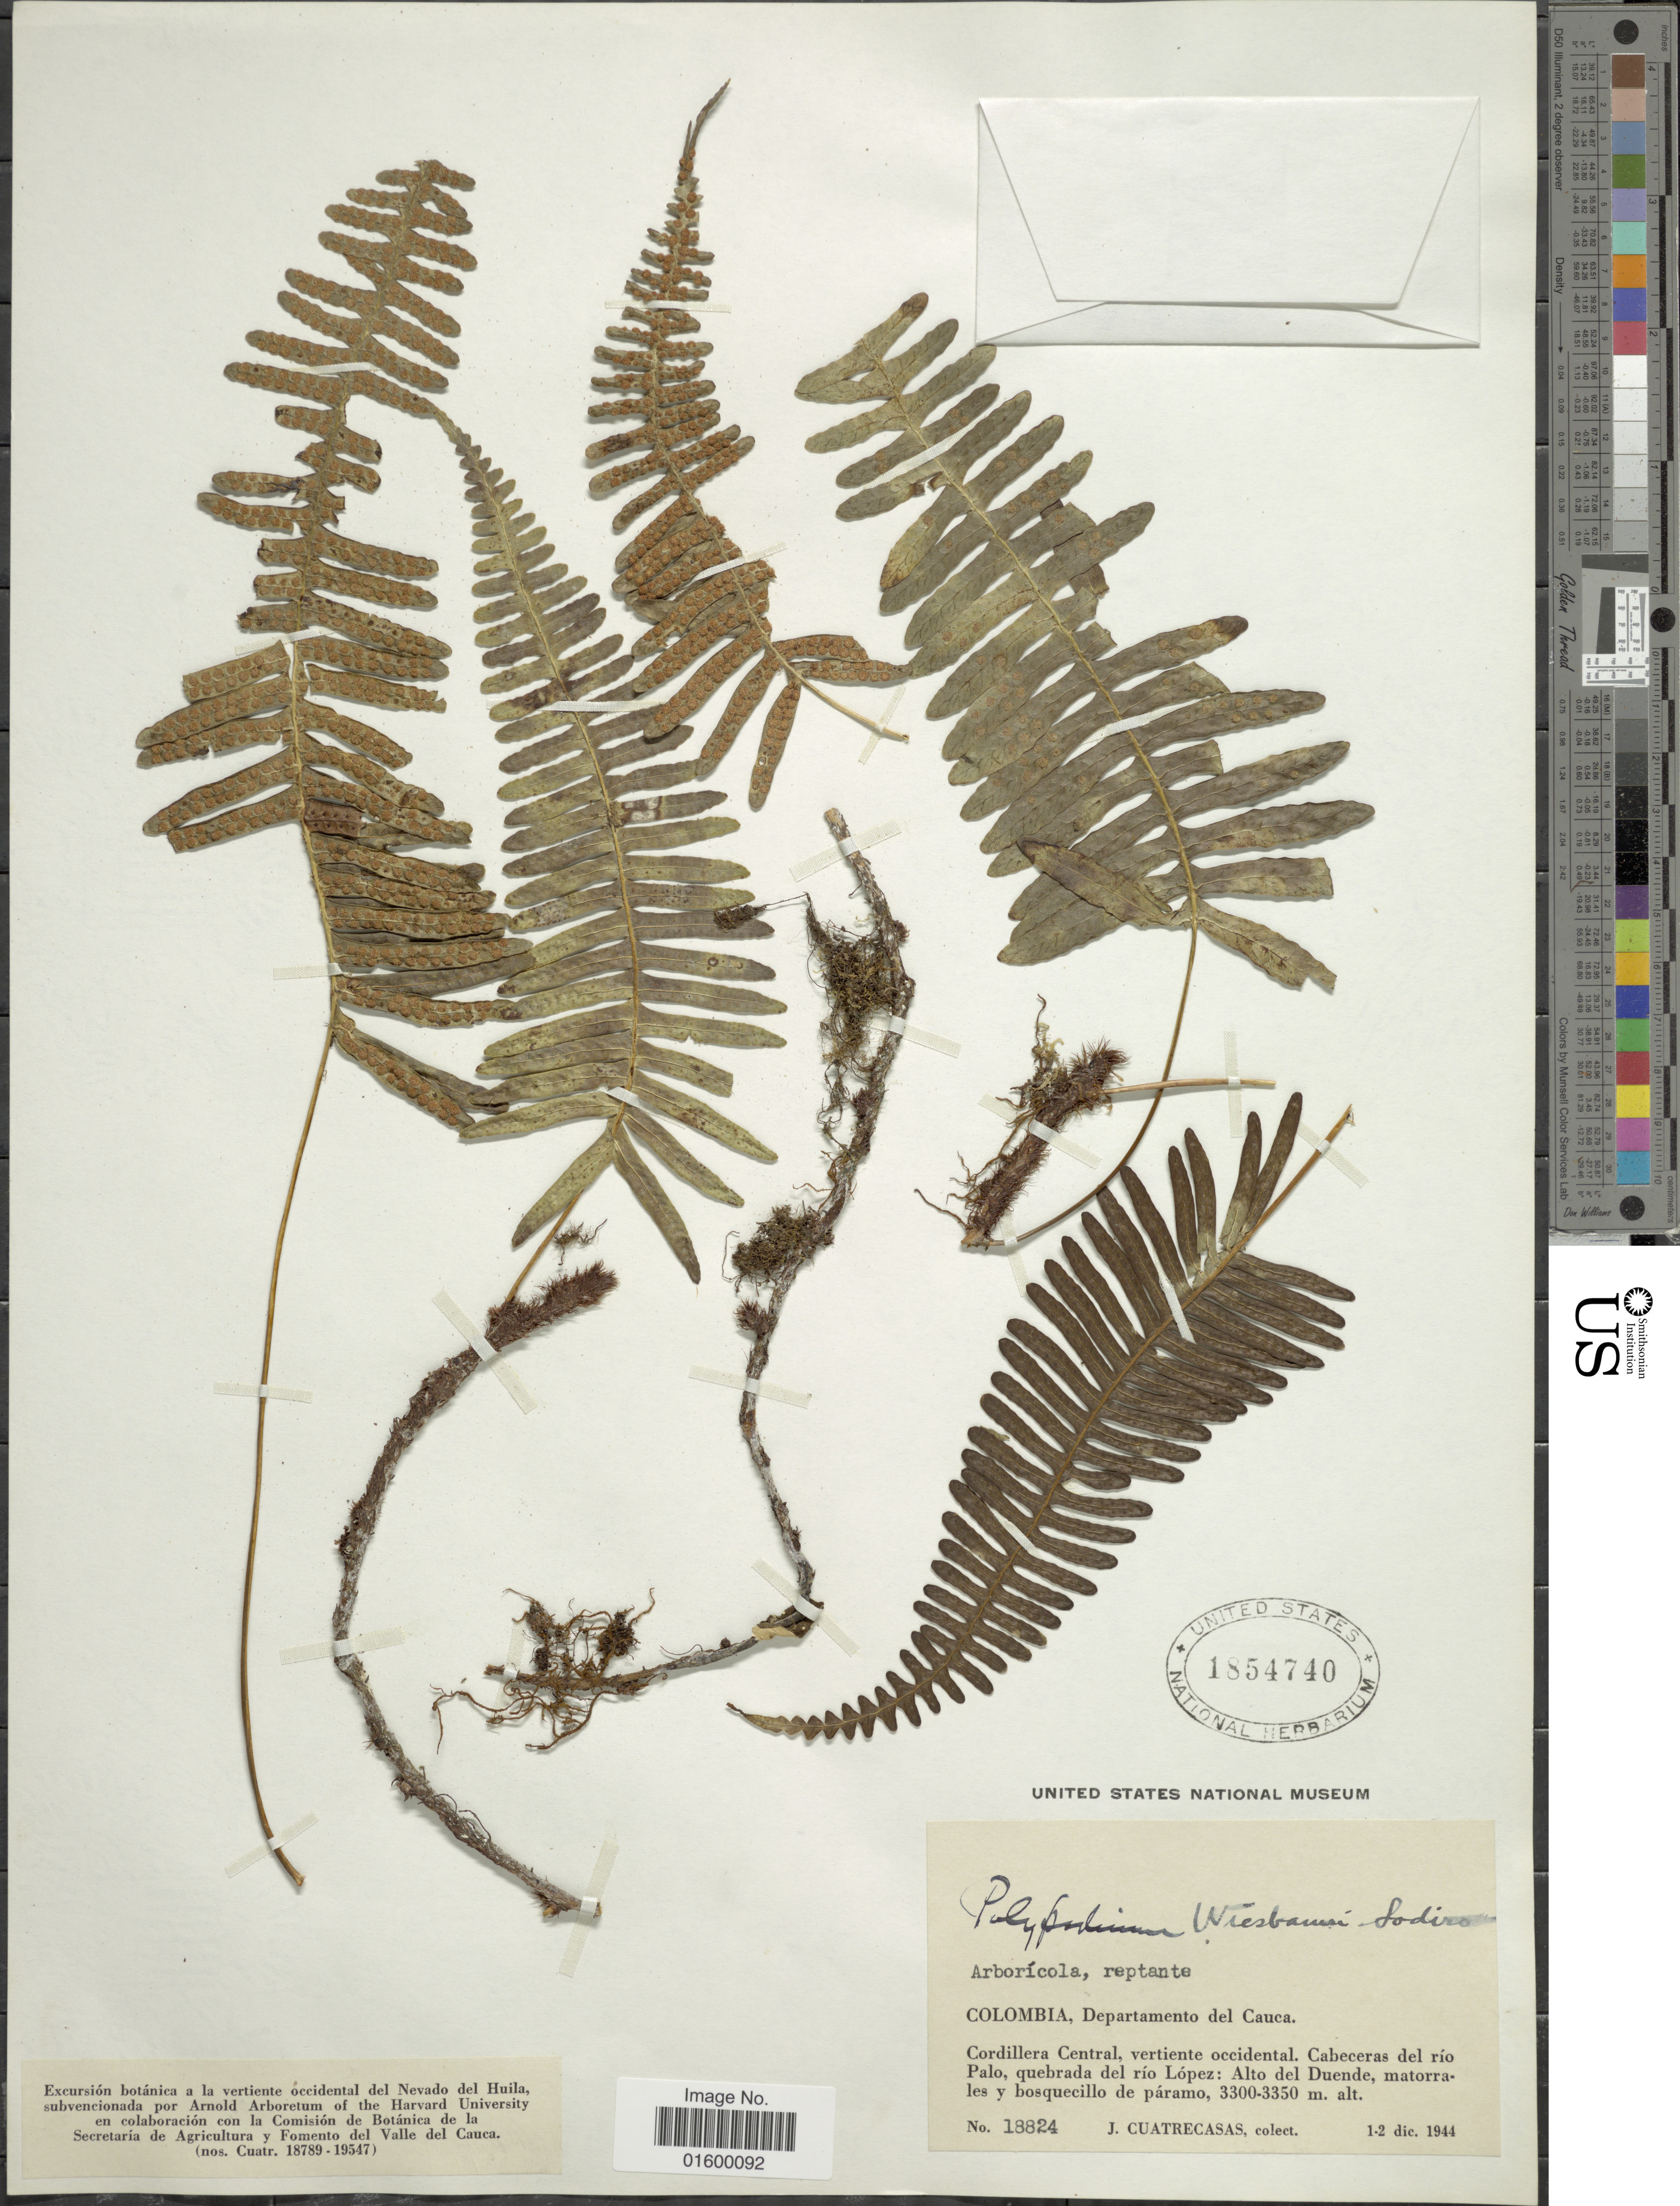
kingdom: Plantae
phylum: Tracheophyta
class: Polypodiopsida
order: Polypodiales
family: Polypodiaceae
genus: Pleopeltis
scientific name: Pleopeltis wiesbaurii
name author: (Sodiro) Lellinger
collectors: J. Cuatrecasas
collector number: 18824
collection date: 1944-12-01/1944-12-02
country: Colombia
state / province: Cauca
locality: Departamento del Cauca, Cordillera Central, vertiente occidental, Cabeceras derl rio Palo, quebrada del rio Lopez, Alto del Duende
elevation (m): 3300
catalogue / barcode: US 1854740